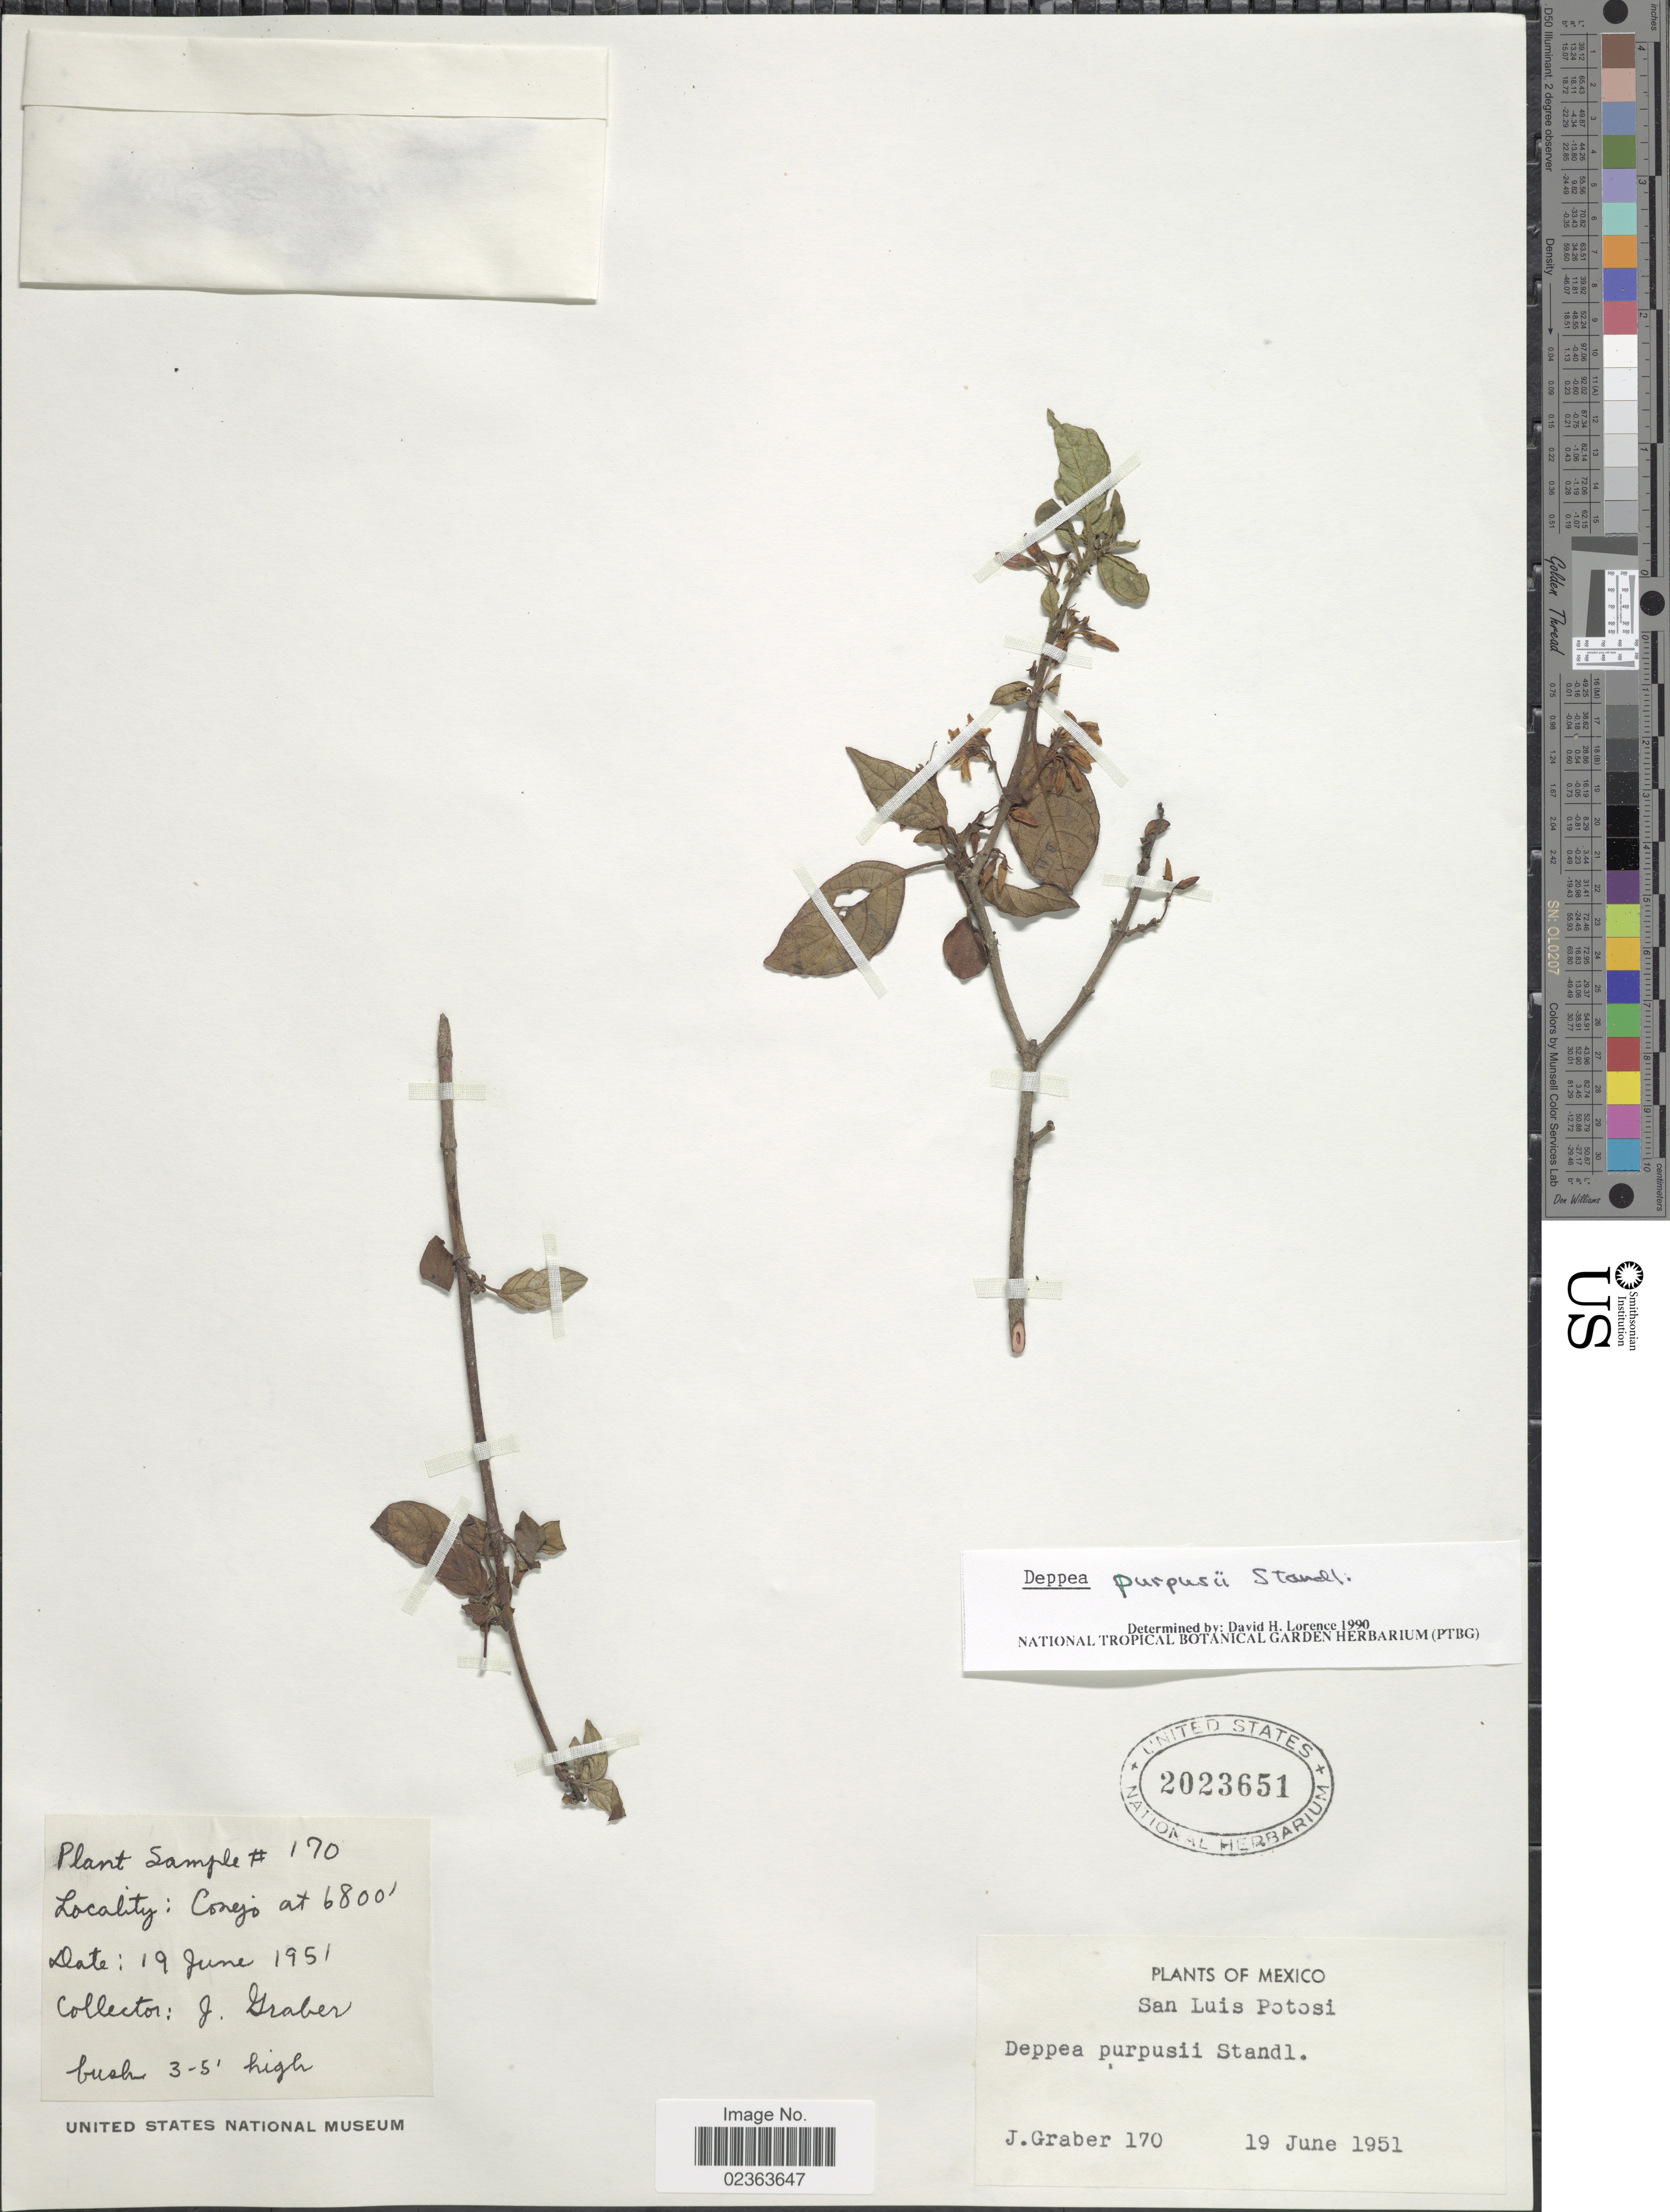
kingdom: Plantae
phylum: Tracheophyta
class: Magnoliopsida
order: Gentianales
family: Rubiaceae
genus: Deppea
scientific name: Deppea purpusii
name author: Standl.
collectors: J. Graber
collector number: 170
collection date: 1951-06-19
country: Mexico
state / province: San Luis Potosí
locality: Conejo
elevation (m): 2073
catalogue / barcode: US 2023651